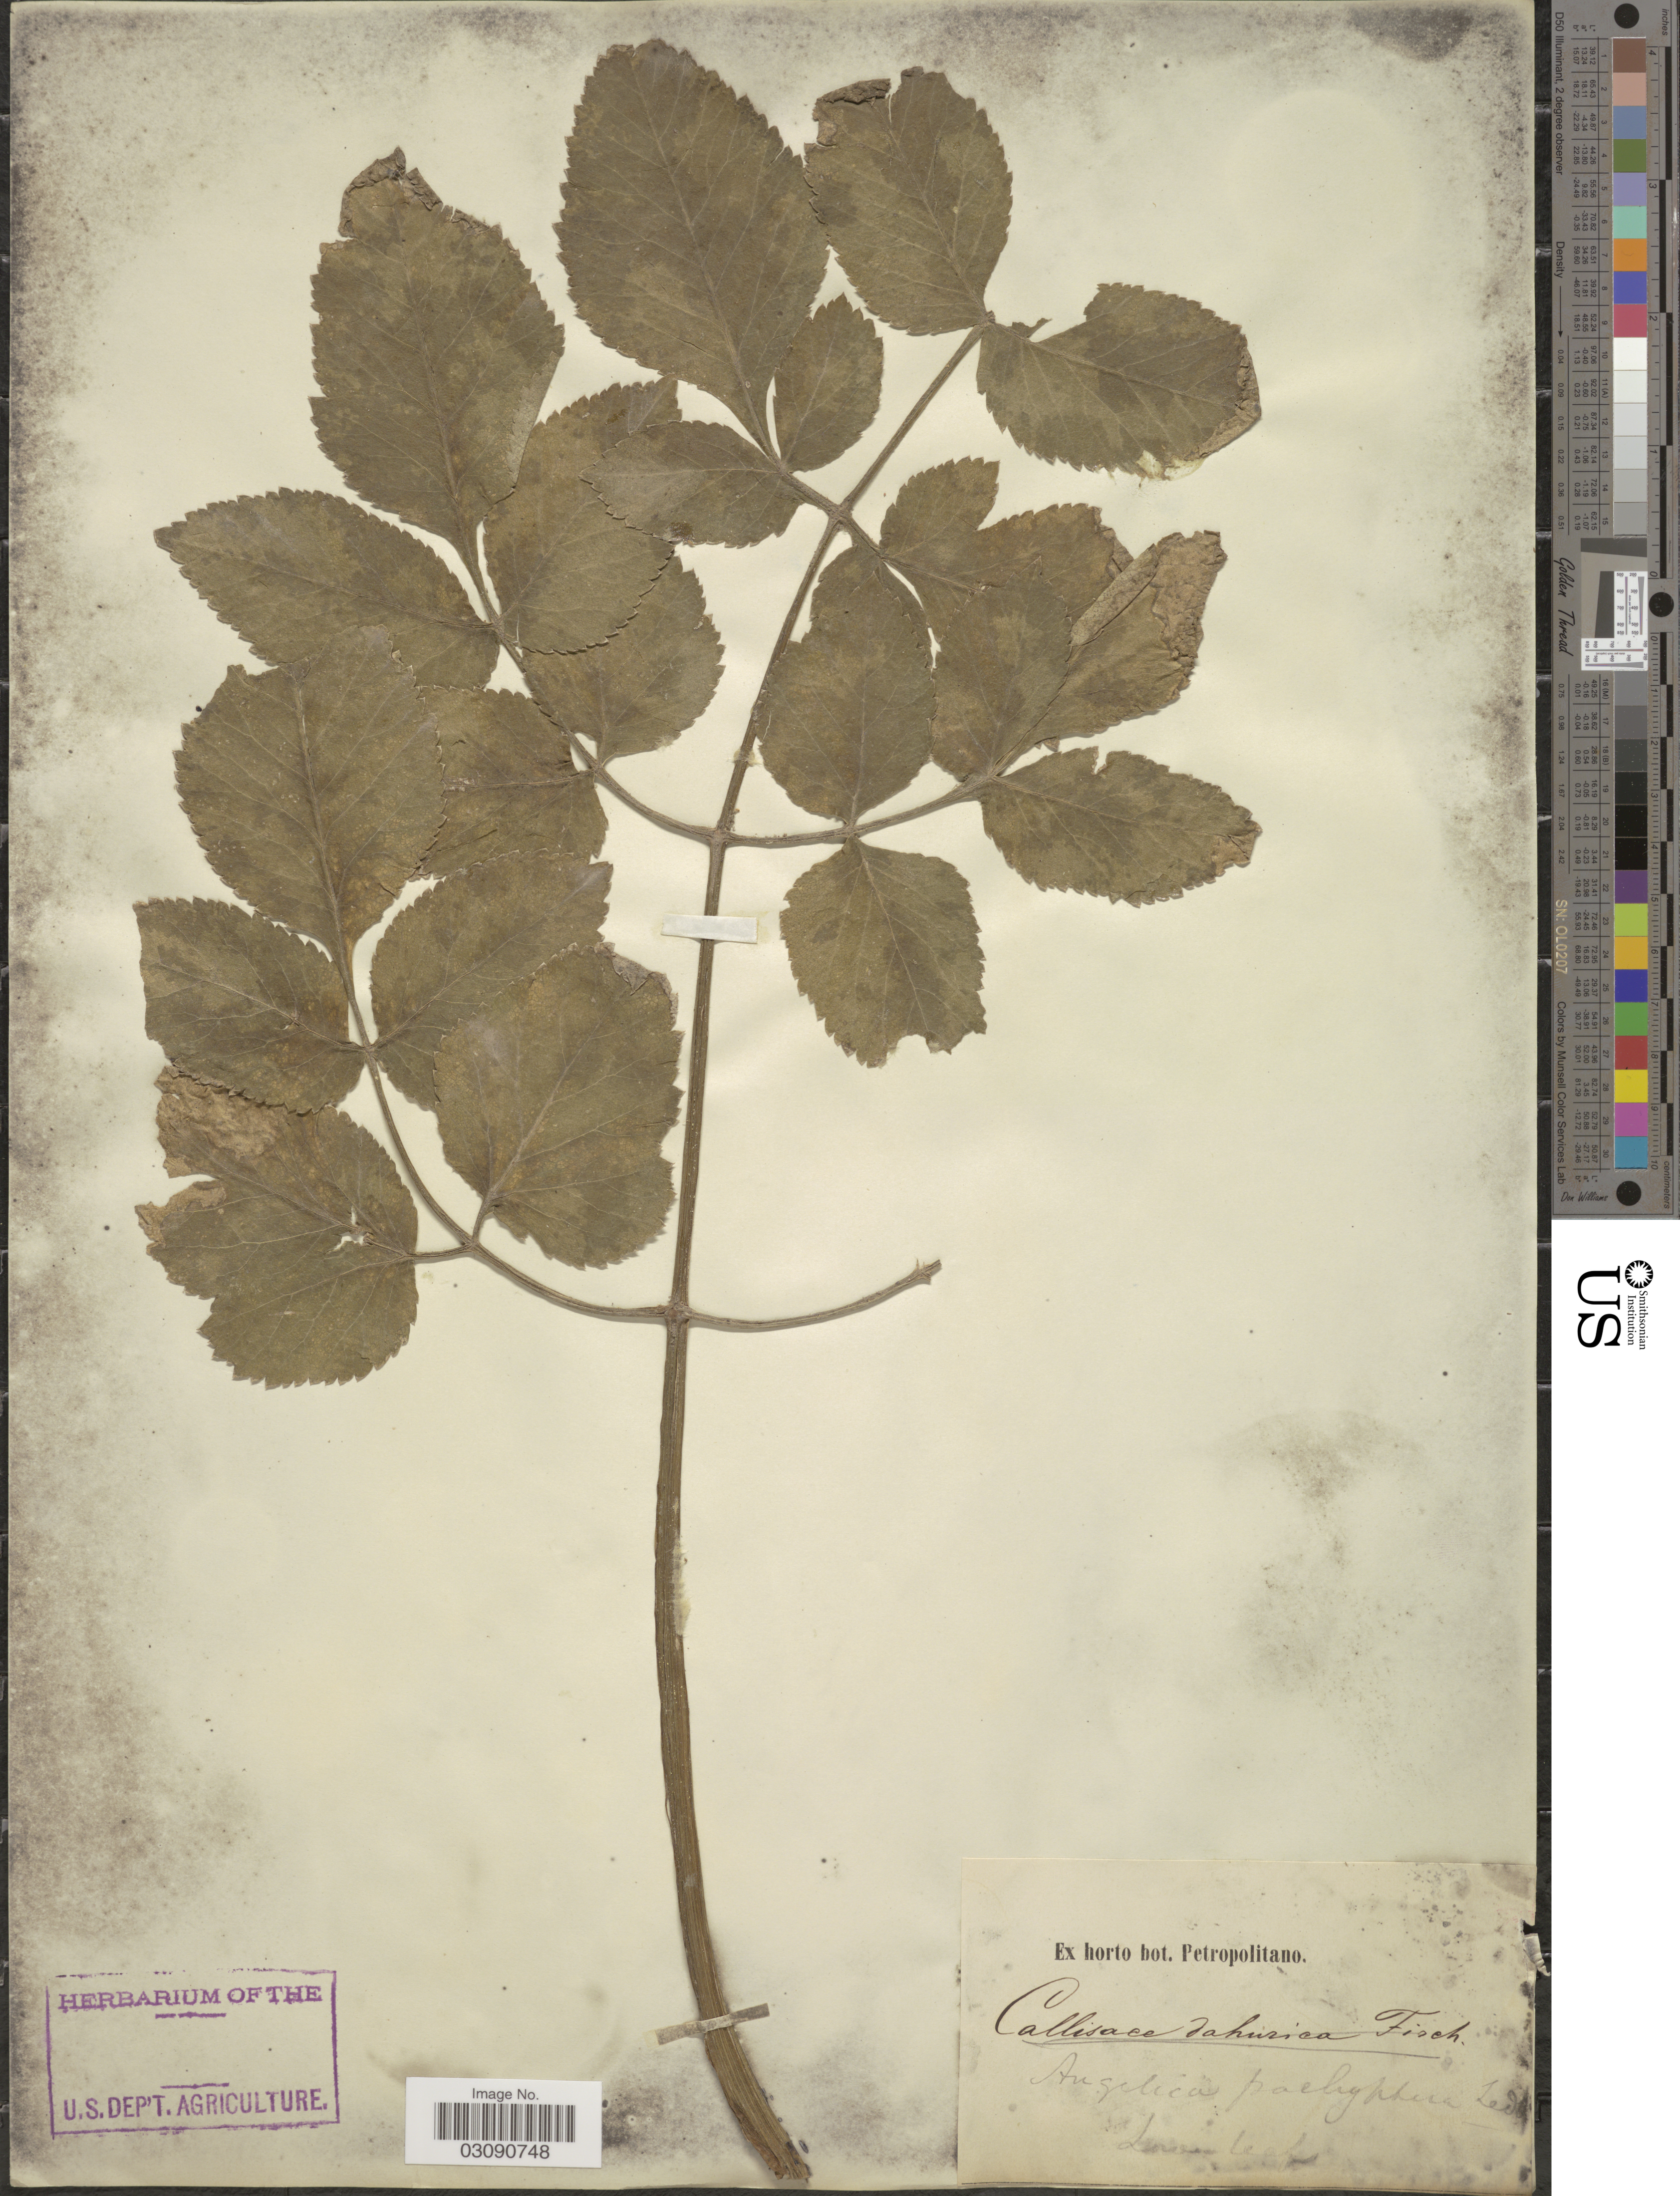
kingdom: Plantae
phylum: Tracheophyta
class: Magnoliopsida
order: Apiales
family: Apiaceae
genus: Angelica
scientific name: Angelica pachyptera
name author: Avé-Lall.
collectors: ex Horto Bot. Petropolitano